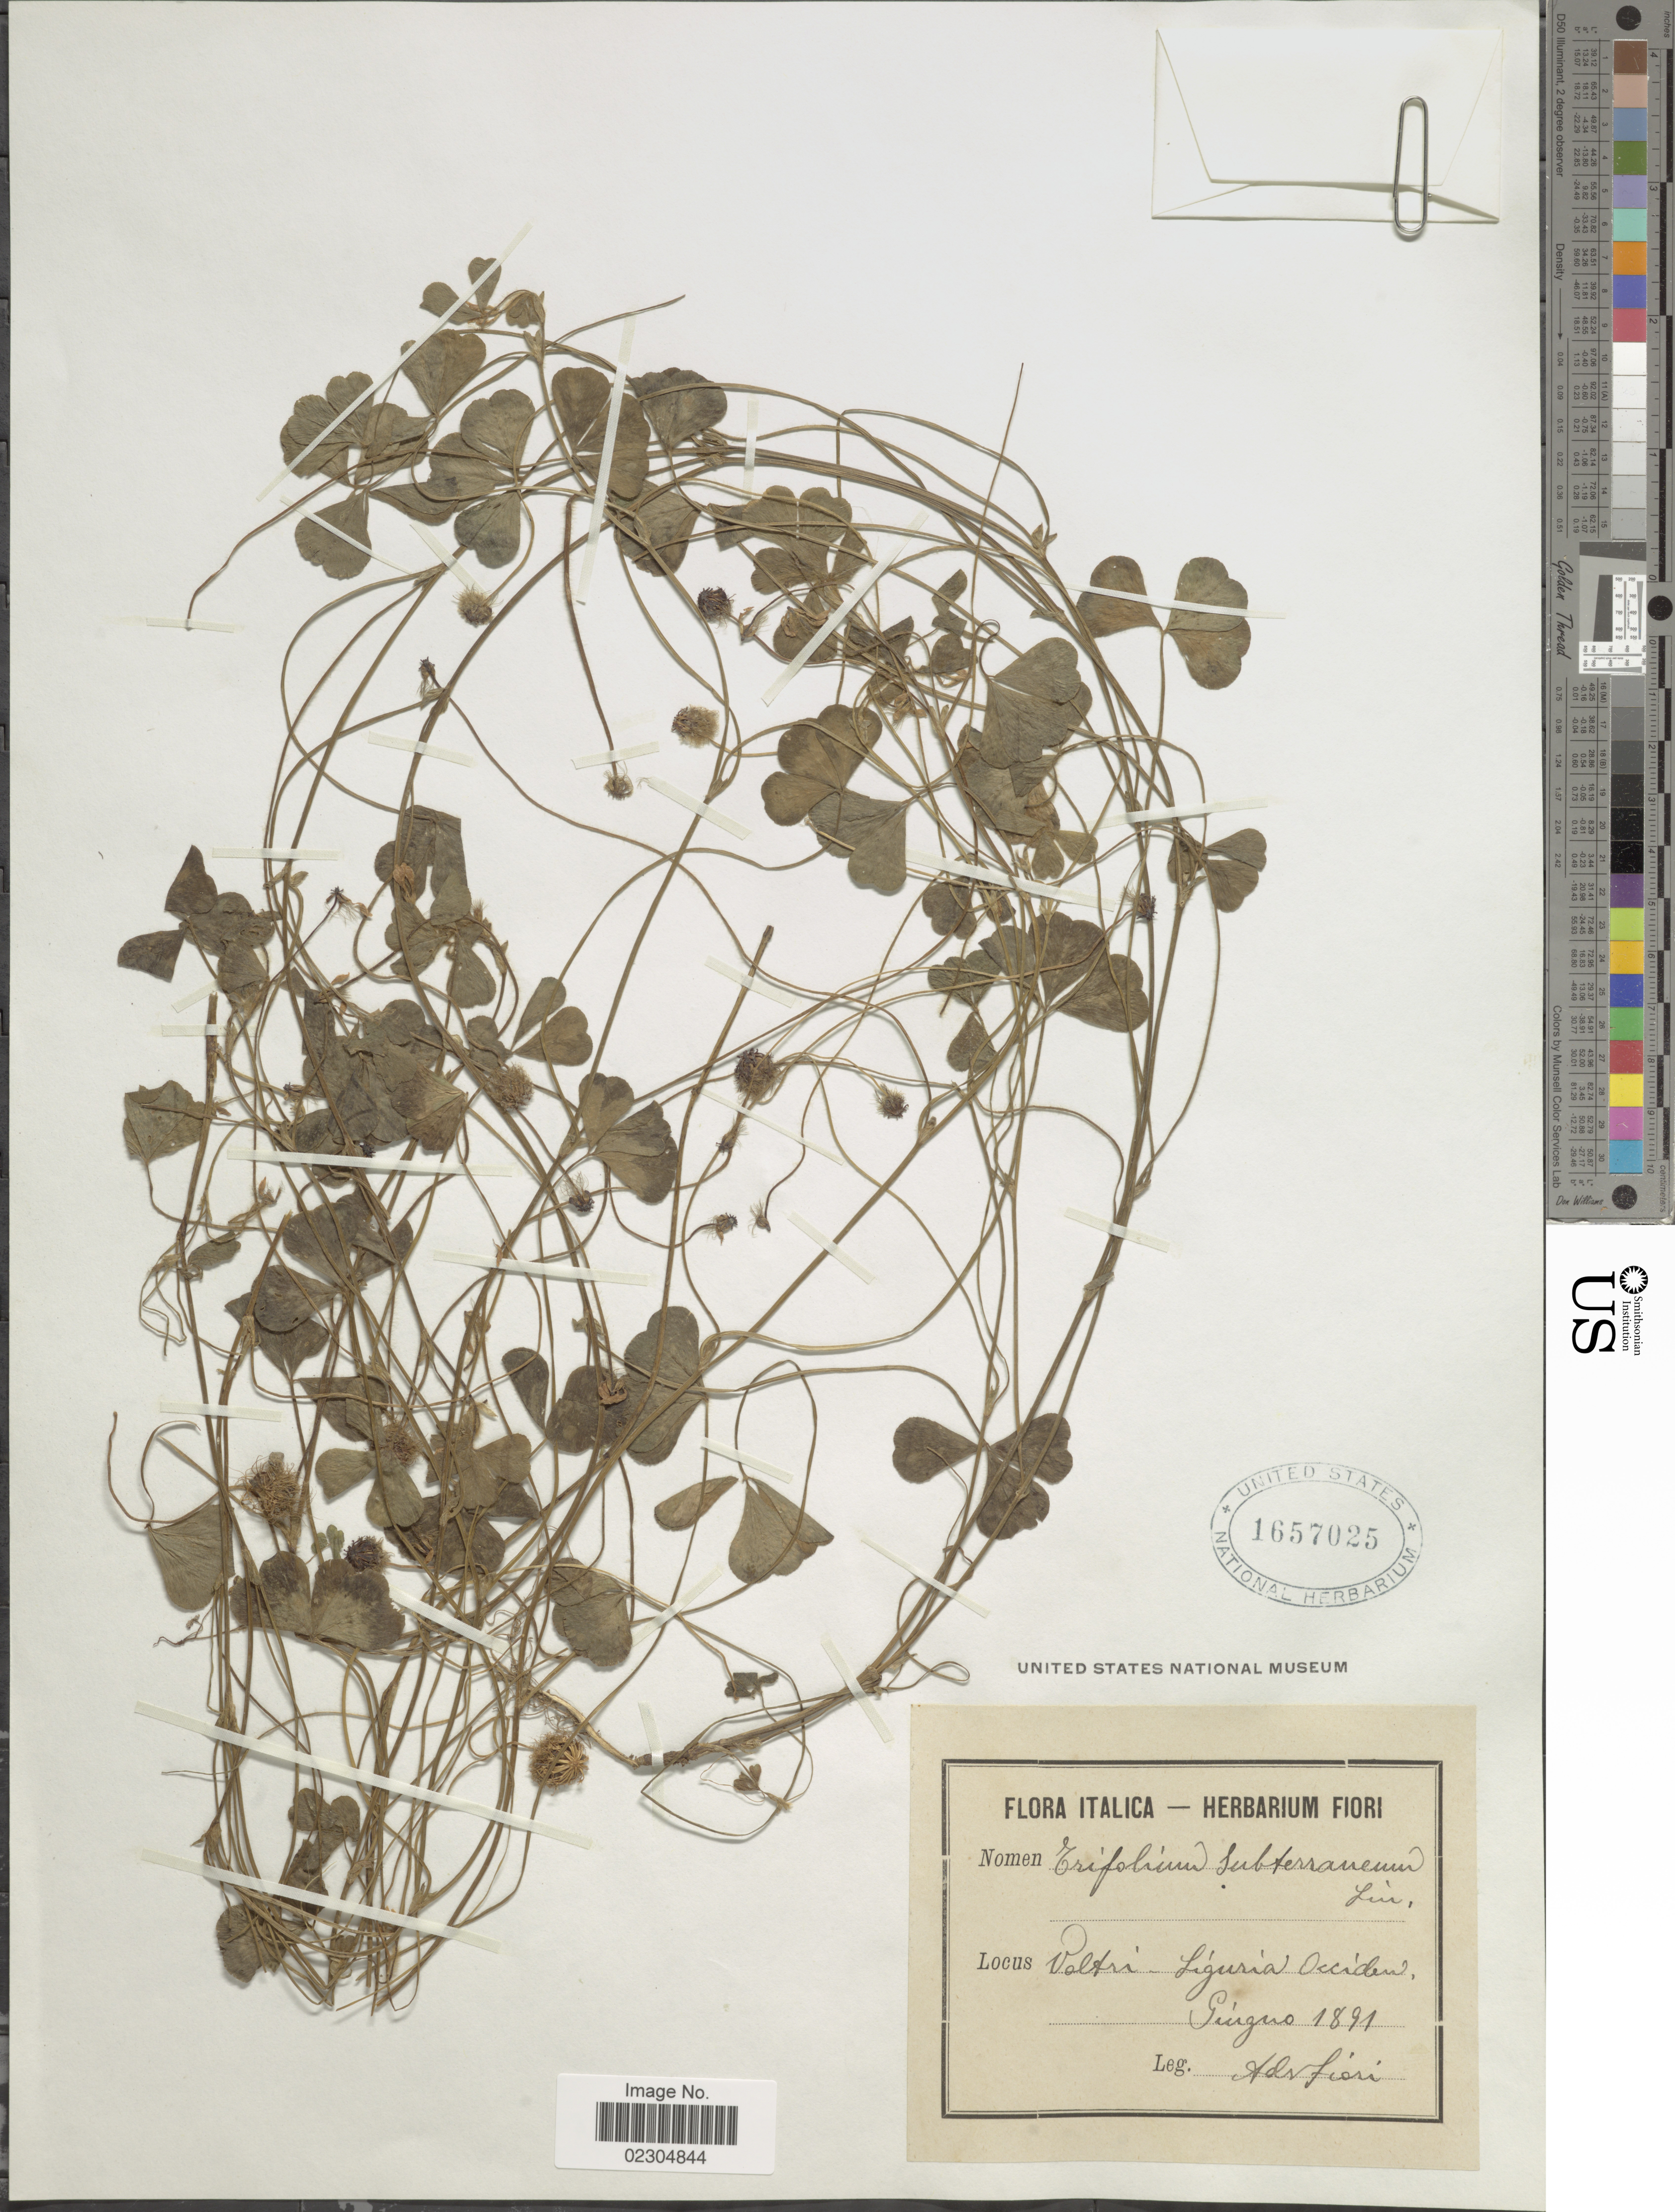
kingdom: Plantae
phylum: Tracheophyta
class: Magnoliopsida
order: Fabales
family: Fabaceae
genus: Trifolium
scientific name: Trifolium subterraneum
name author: L.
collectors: A. Fiori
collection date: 1891-06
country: Italy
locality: Valtri [interpreted] Liguria Occiden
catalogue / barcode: US 1657025